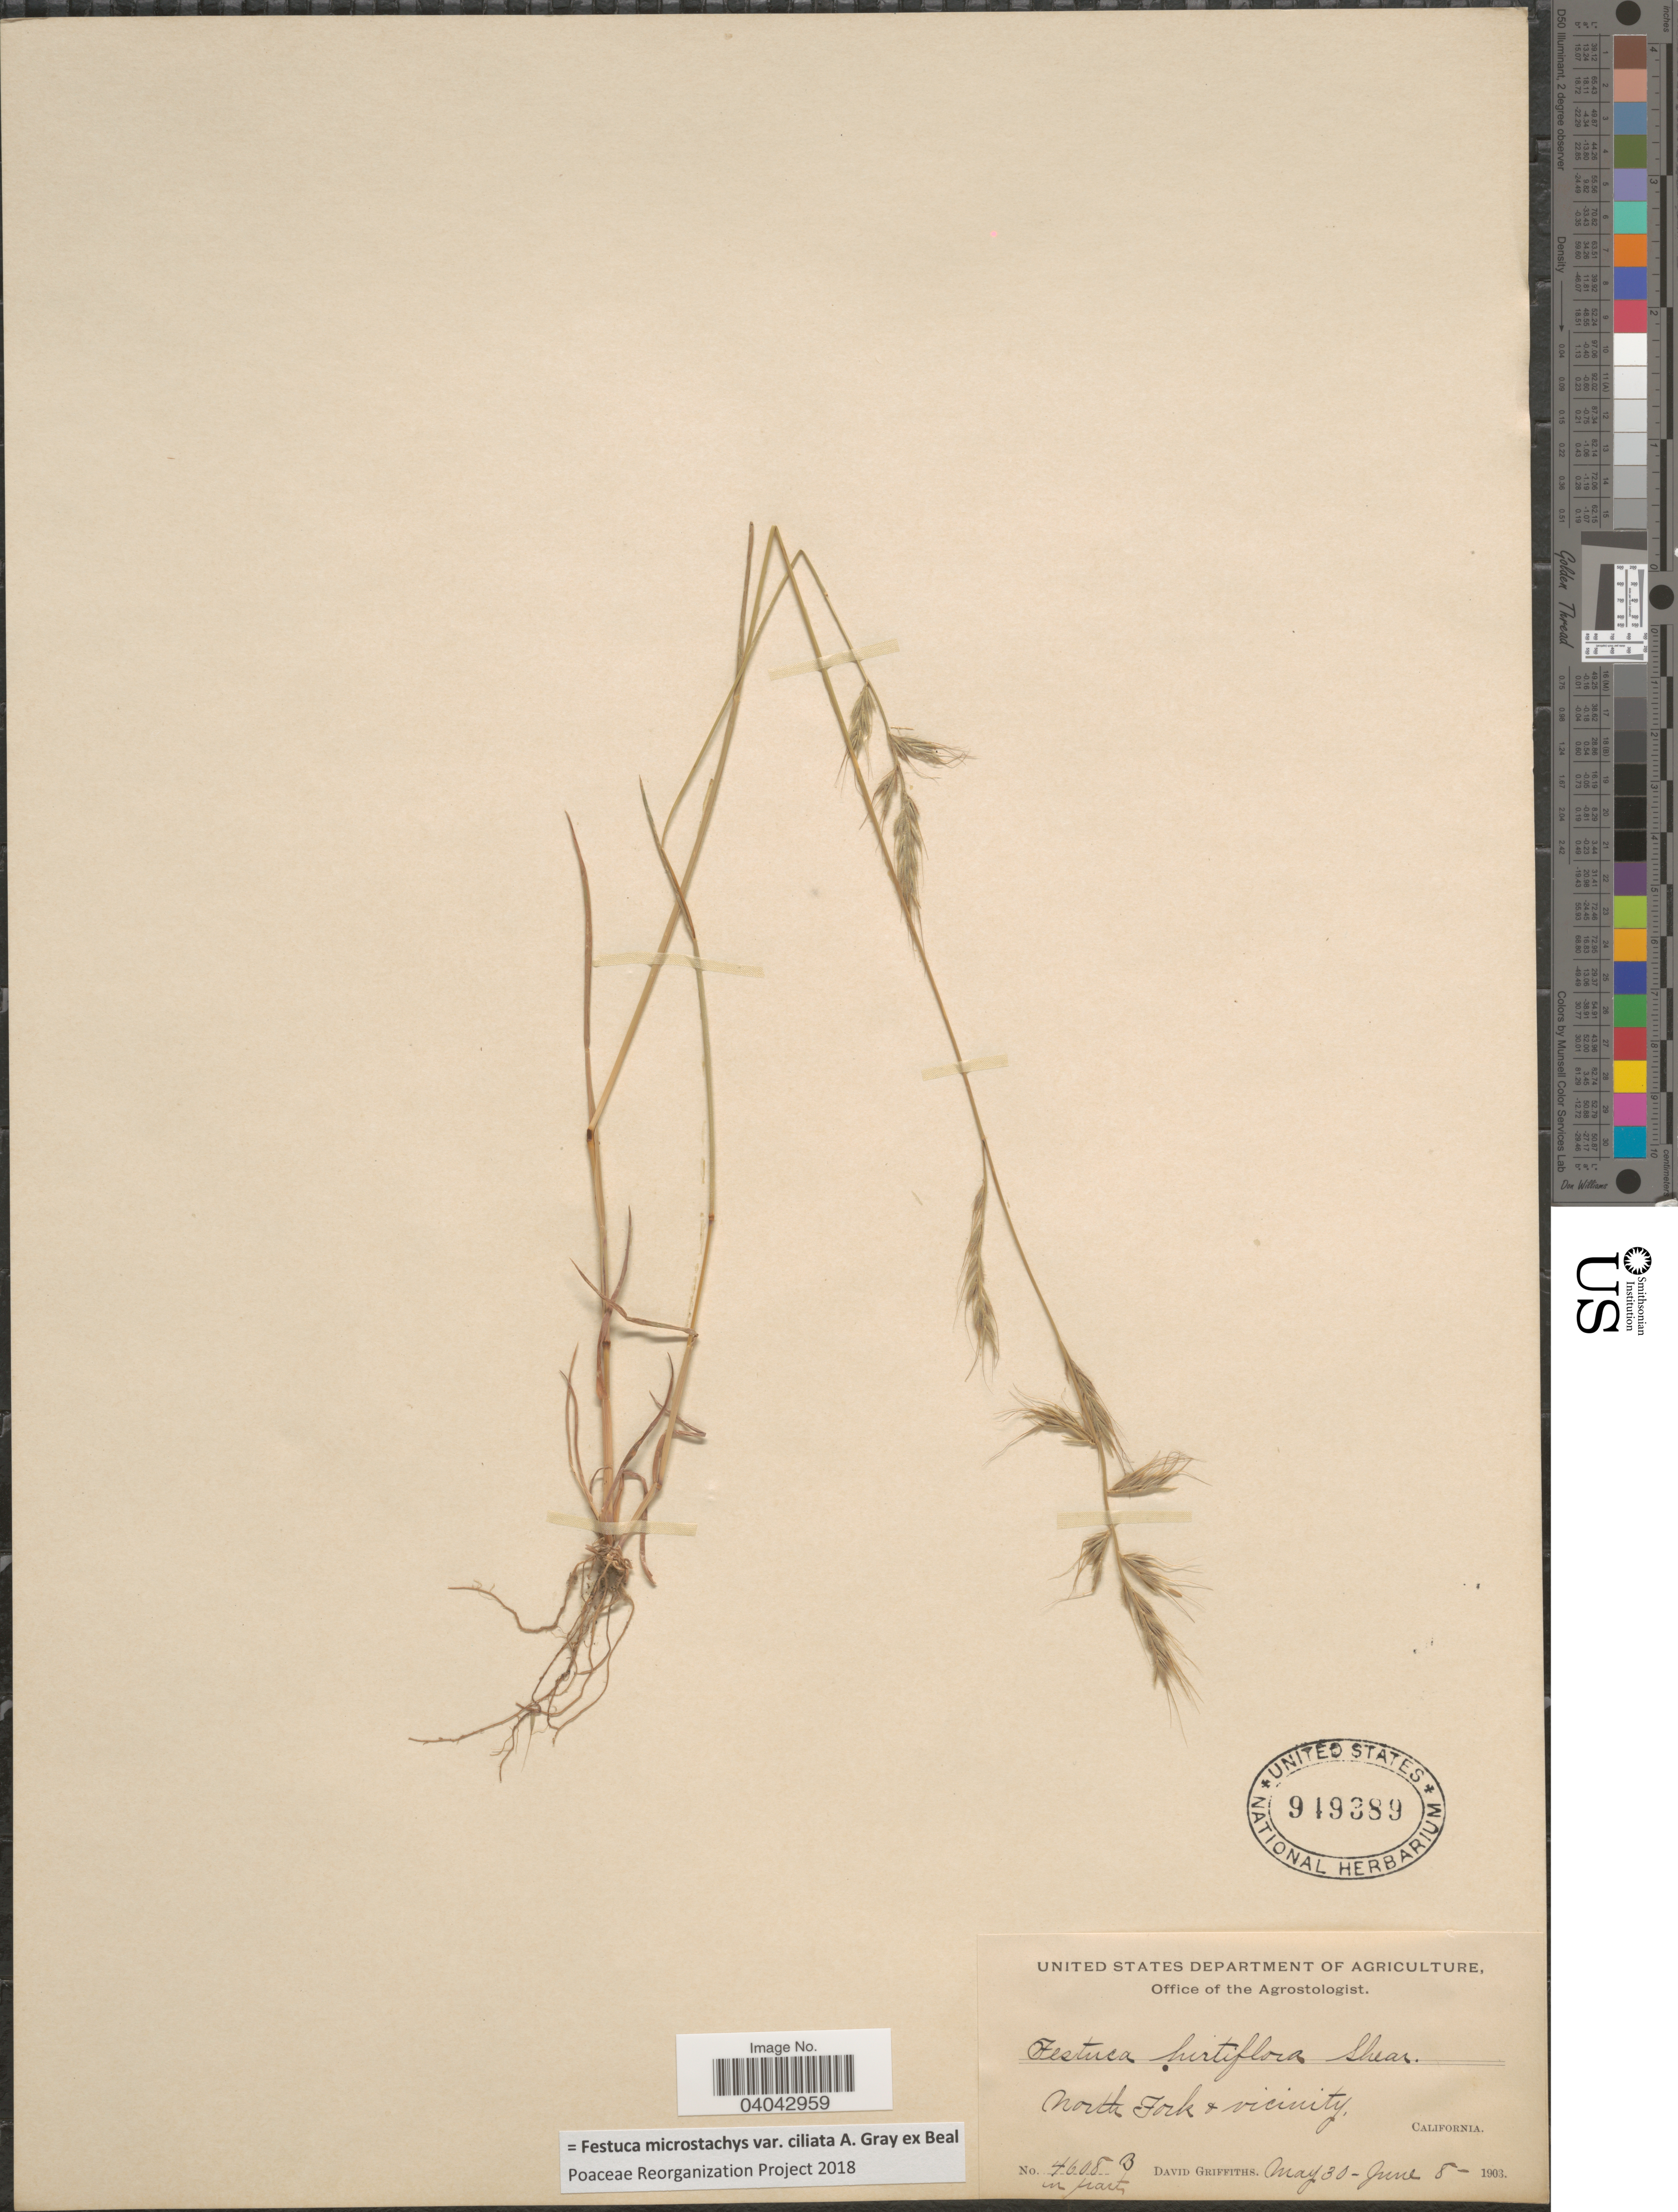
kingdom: Plantae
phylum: Tracheophyta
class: Liliopsida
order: Poales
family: Poaceae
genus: Festuca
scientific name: Festuca microstachys var. ciliata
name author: A. Gray ex W.J. Beal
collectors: D. Griffiths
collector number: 4608B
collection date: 1903-05-30/1903-06-08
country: United States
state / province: California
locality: North Fork & vicinity.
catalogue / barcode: US 949389